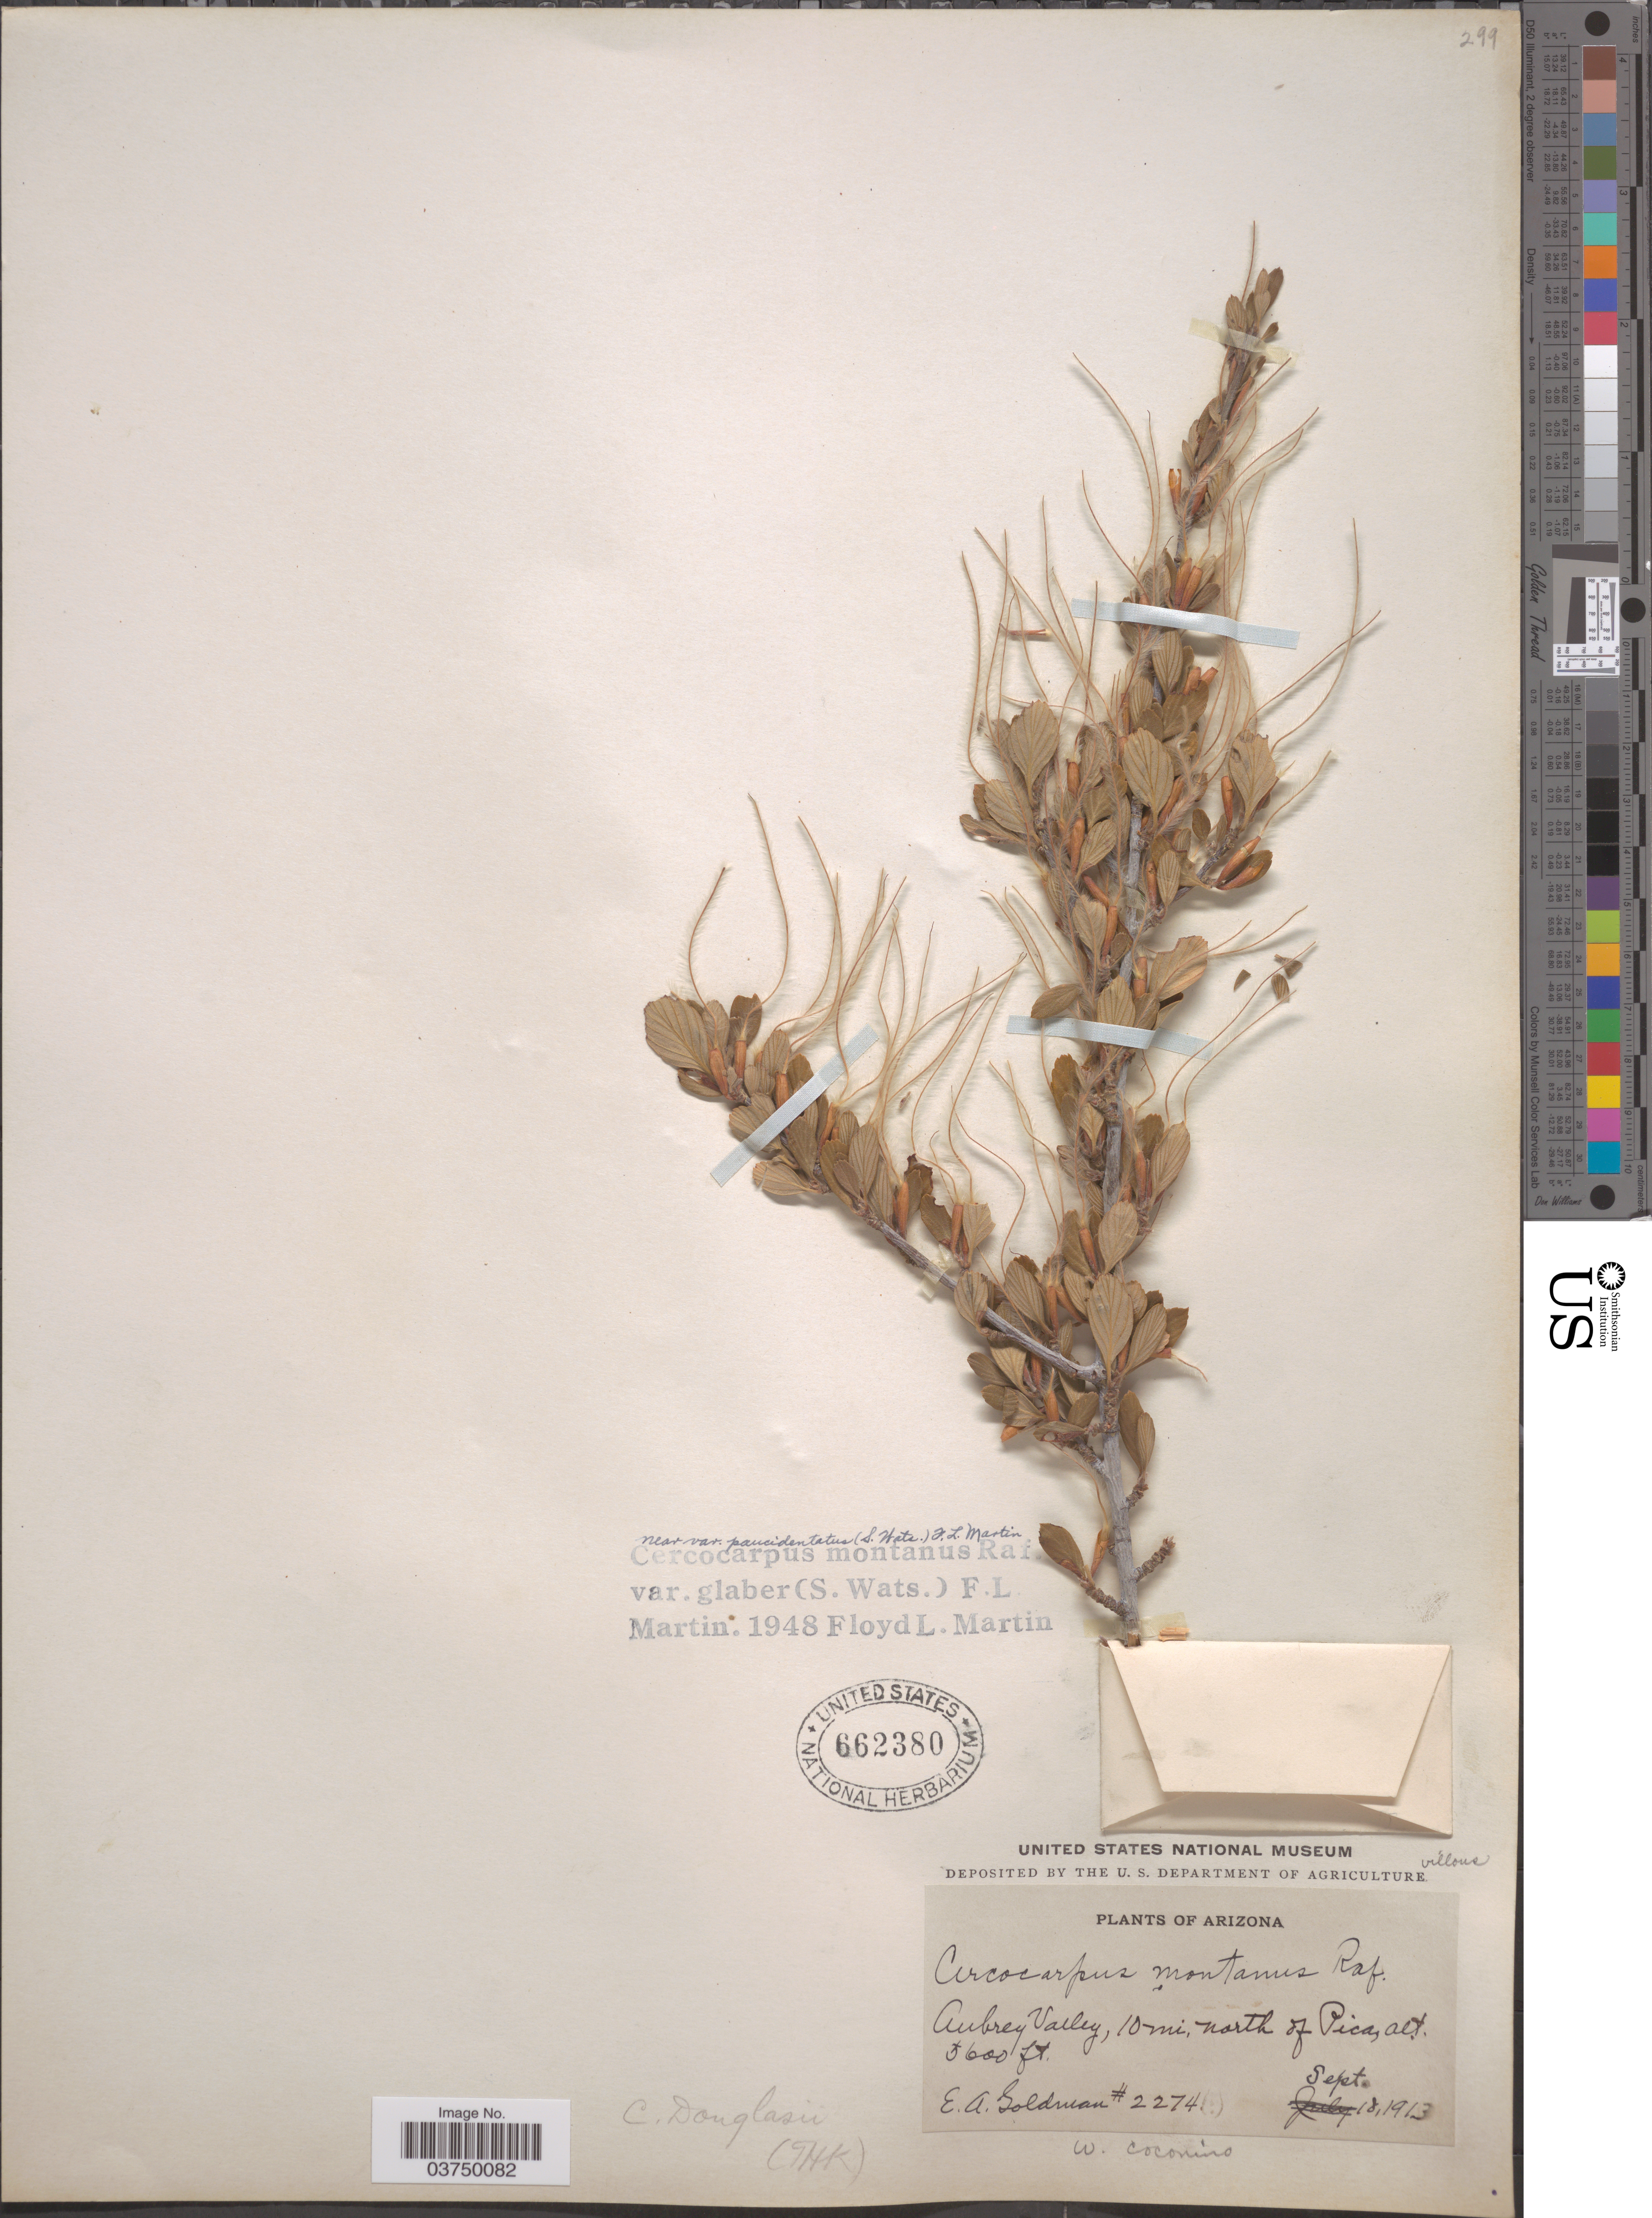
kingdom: Plantae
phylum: Tracheophyta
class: Magnoliopsida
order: Rosales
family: Rosaceae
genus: Cercocarpus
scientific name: Cercocarpus montanus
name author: Raf.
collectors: E. A. Goldman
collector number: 2274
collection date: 1913-09-18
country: United States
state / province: Arizona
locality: Aubrey Valley, 10 mi. north of Pica. W. Coconino.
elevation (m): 1707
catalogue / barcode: US 662380